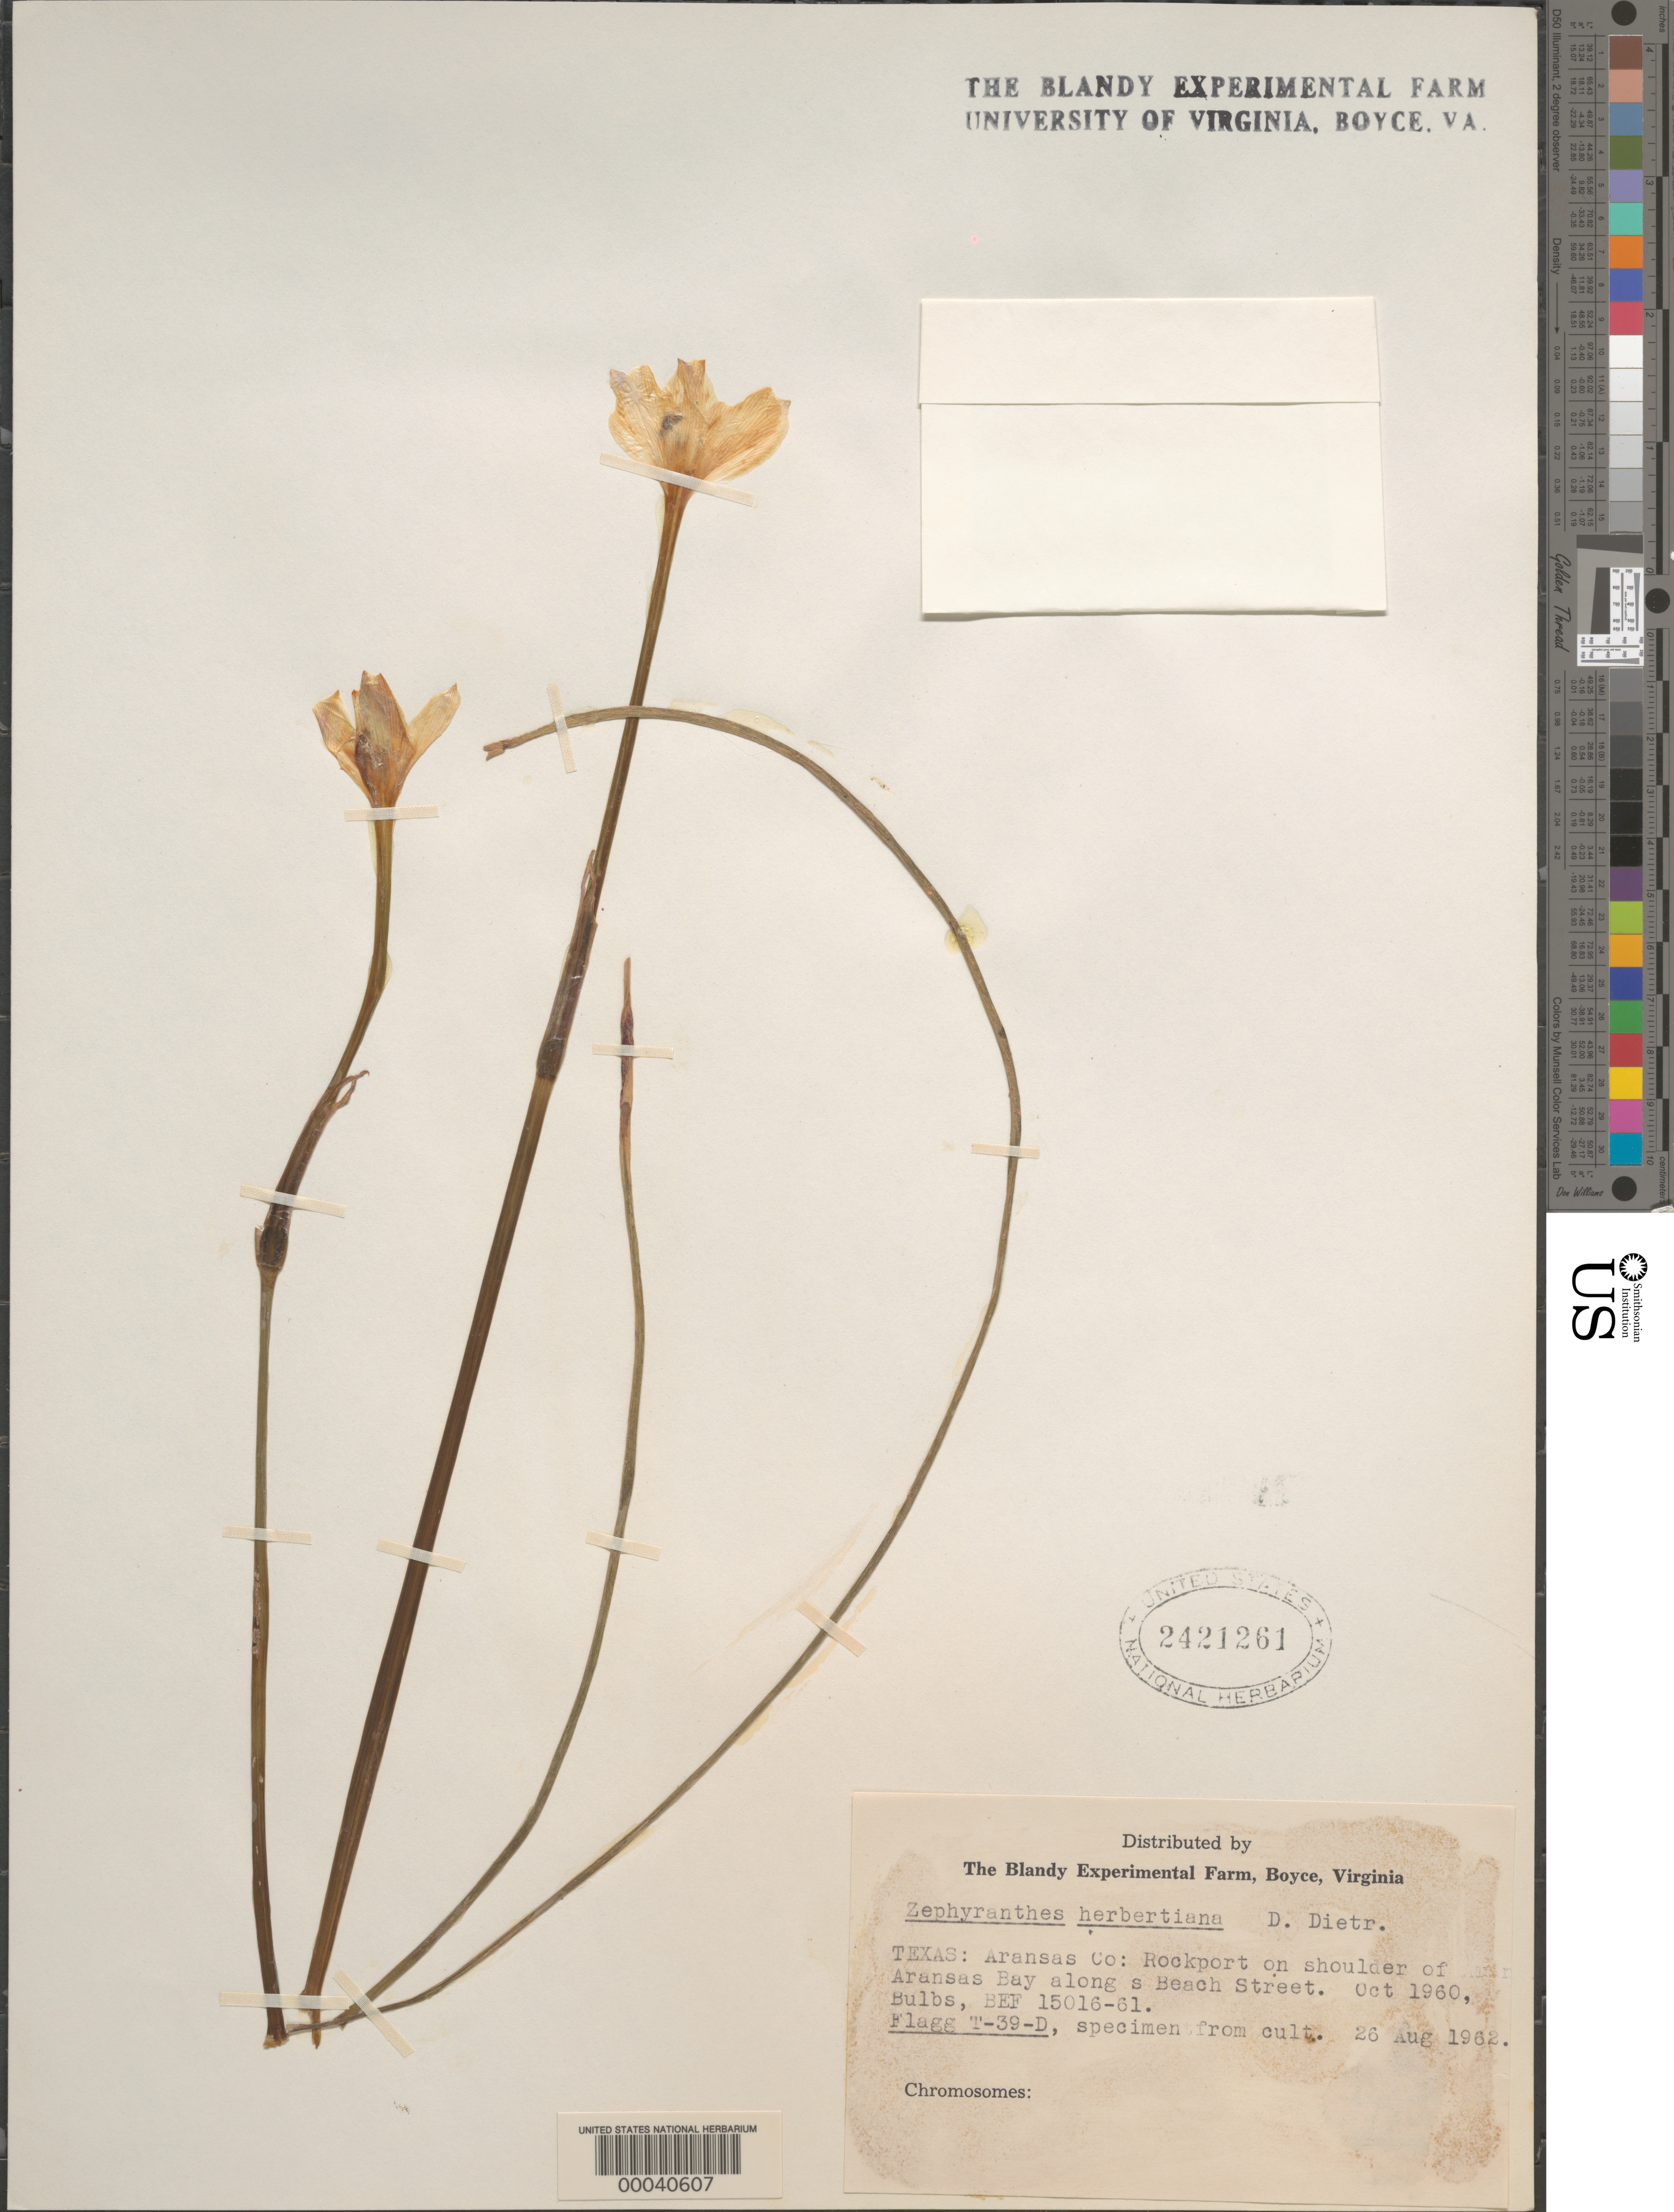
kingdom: Plantae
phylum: Tracheophyta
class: Liliopsida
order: Asparagales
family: Amaryllidaceae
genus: Zephyranthes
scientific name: Zephyranthes herbertiana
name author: D. Dietr.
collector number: Bef 15016-61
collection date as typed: Oct 1960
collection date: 1960-10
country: United States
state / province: Texas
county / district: Aransas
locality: Rockport on shoulder of aransas bay, along beach st.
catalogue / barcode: US 2421261